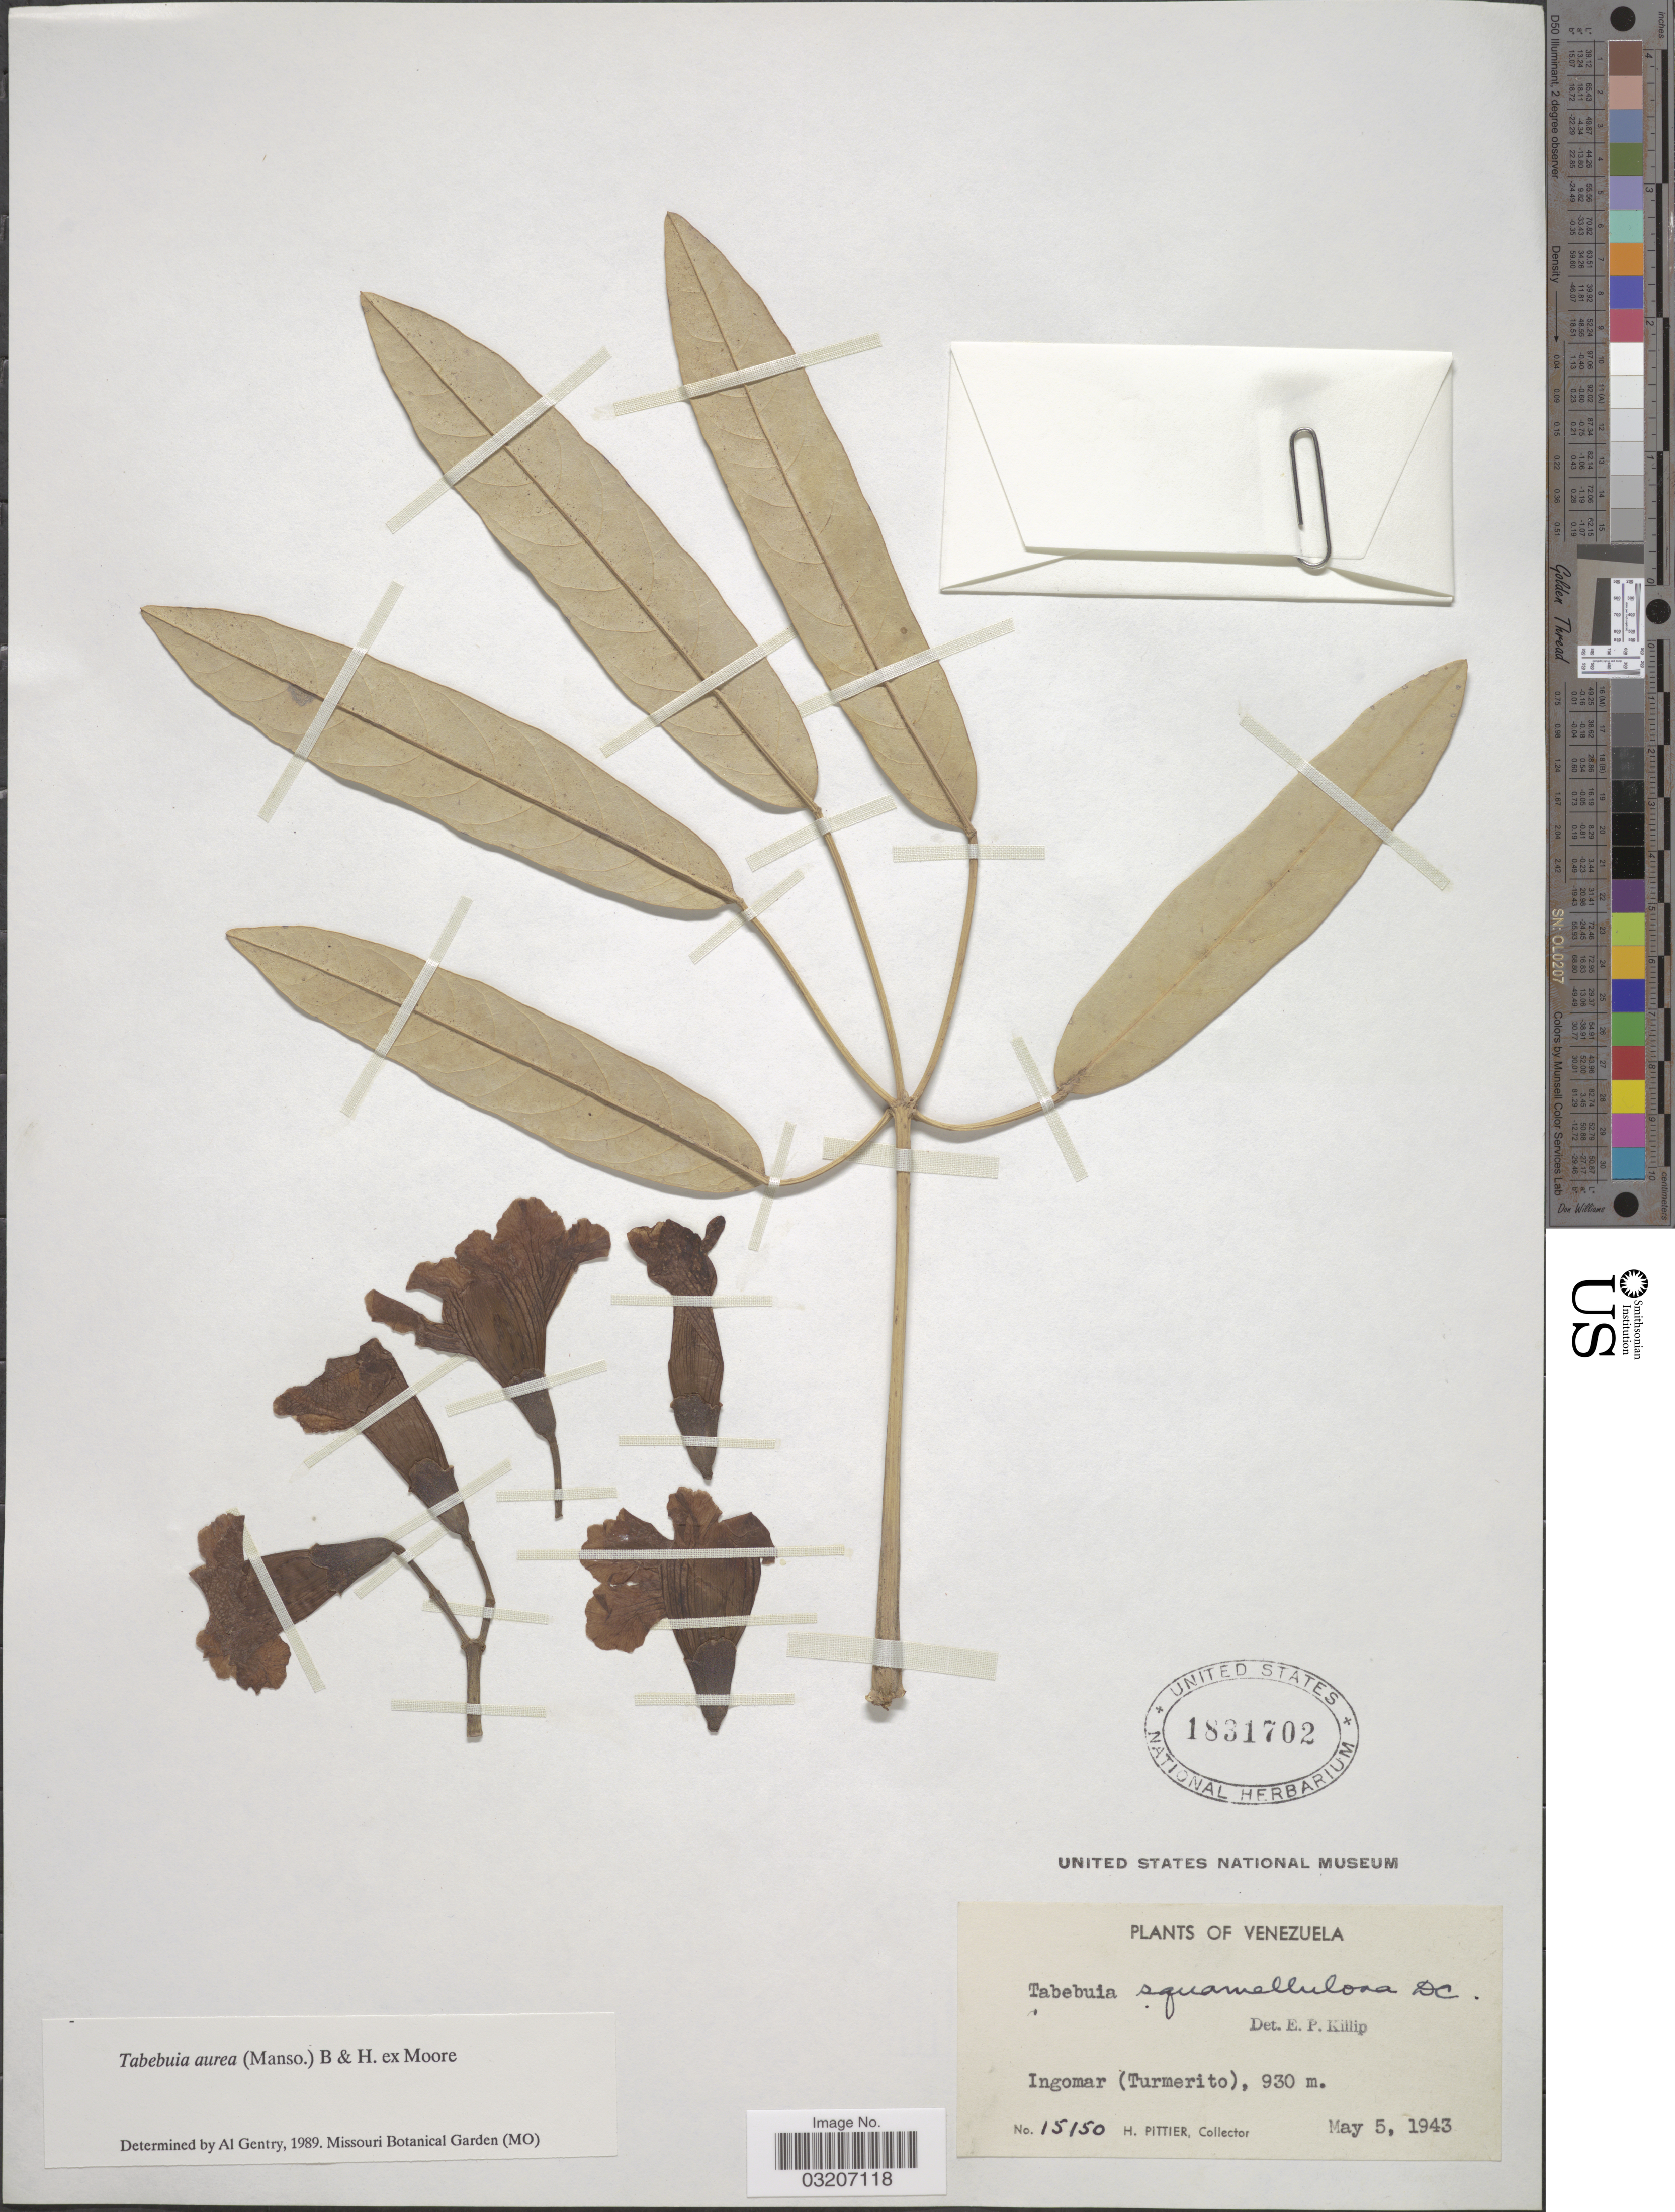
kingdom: Plantae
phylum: Tracheophyta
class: Magnoliopsida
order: Lamiales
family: Bignoniaceae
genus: Tabebuia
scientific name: Tabebuia aurea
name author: (Silva Manso) Benth. & Hook. f. ex S. Moore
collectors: H. F. Pittier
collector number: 15150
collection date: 1943-05-05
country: Venezuela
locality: Ingomar (Turmerito).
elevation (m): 930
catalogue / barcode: US 1831702